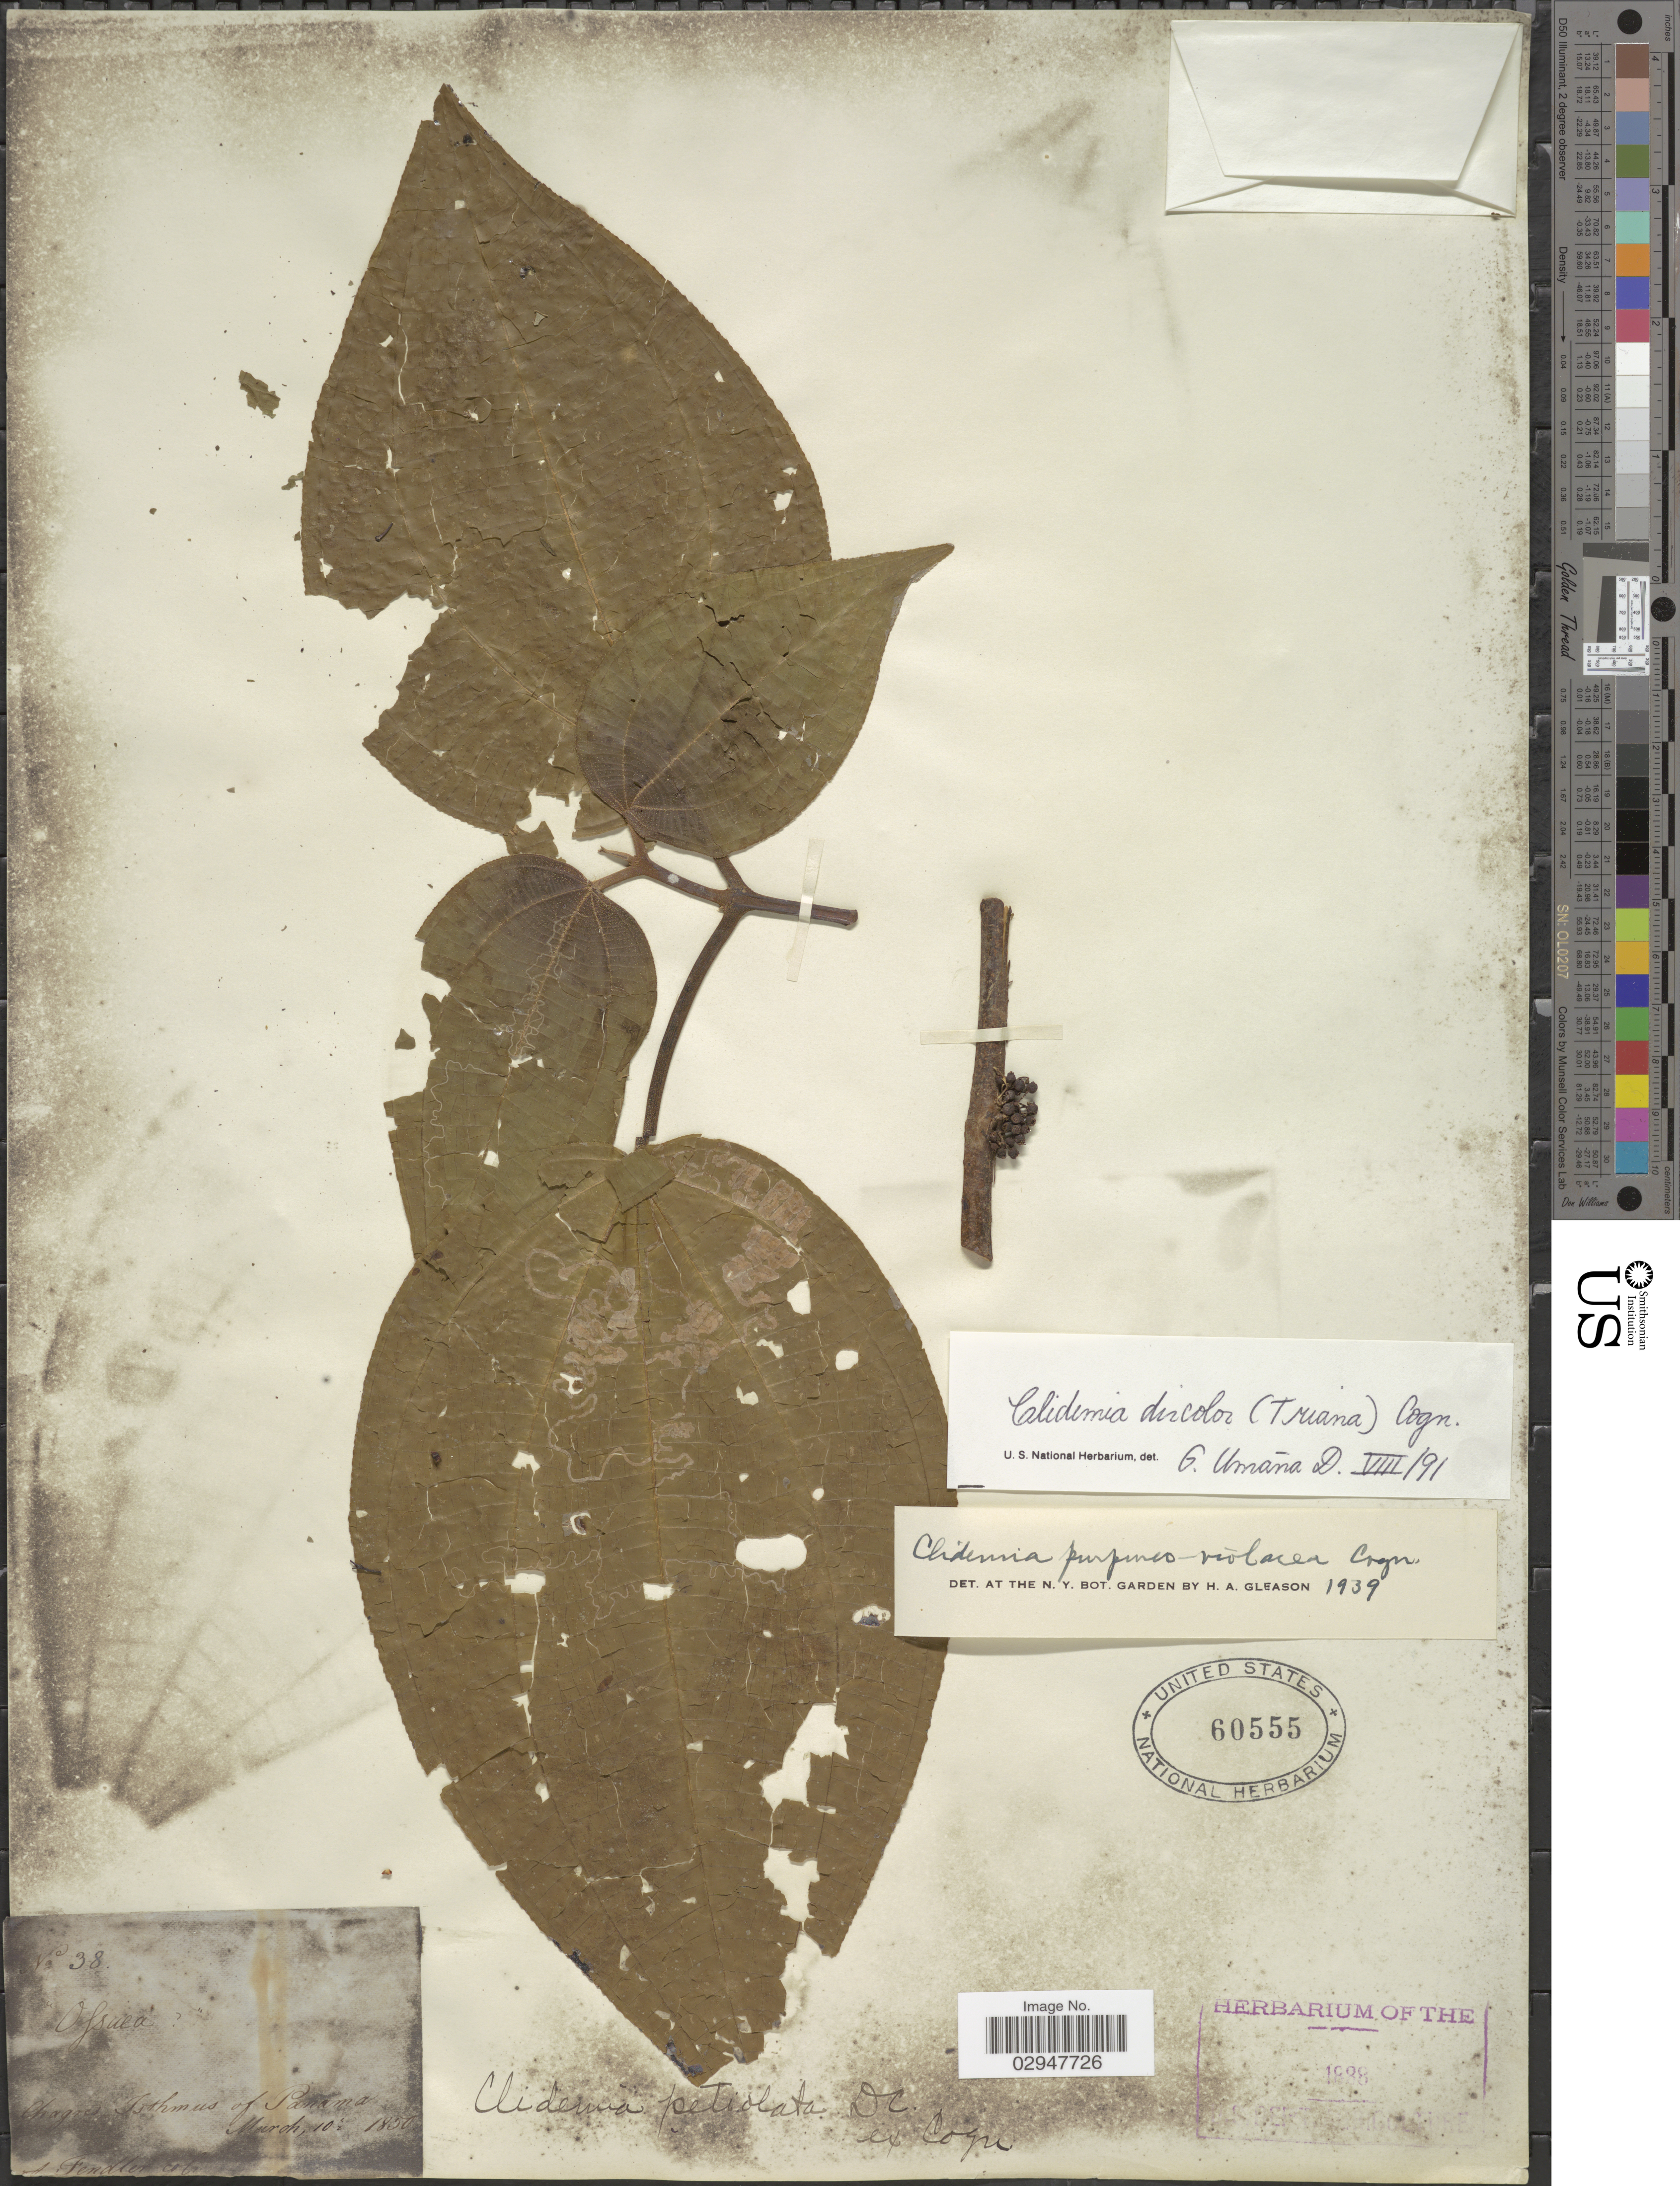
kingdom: Plantae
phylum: Tracheophyta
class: Magnoliopsida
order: Myrtales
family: Melastomataceae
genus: Clidemia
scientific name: Clidemia discolor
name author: (Triana) Cogn.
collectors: A. Fendler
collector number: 38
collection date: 1850-03-10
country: Panama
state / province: Panamá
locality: Chagres Isthmus of Panama.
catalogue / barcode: US 60555